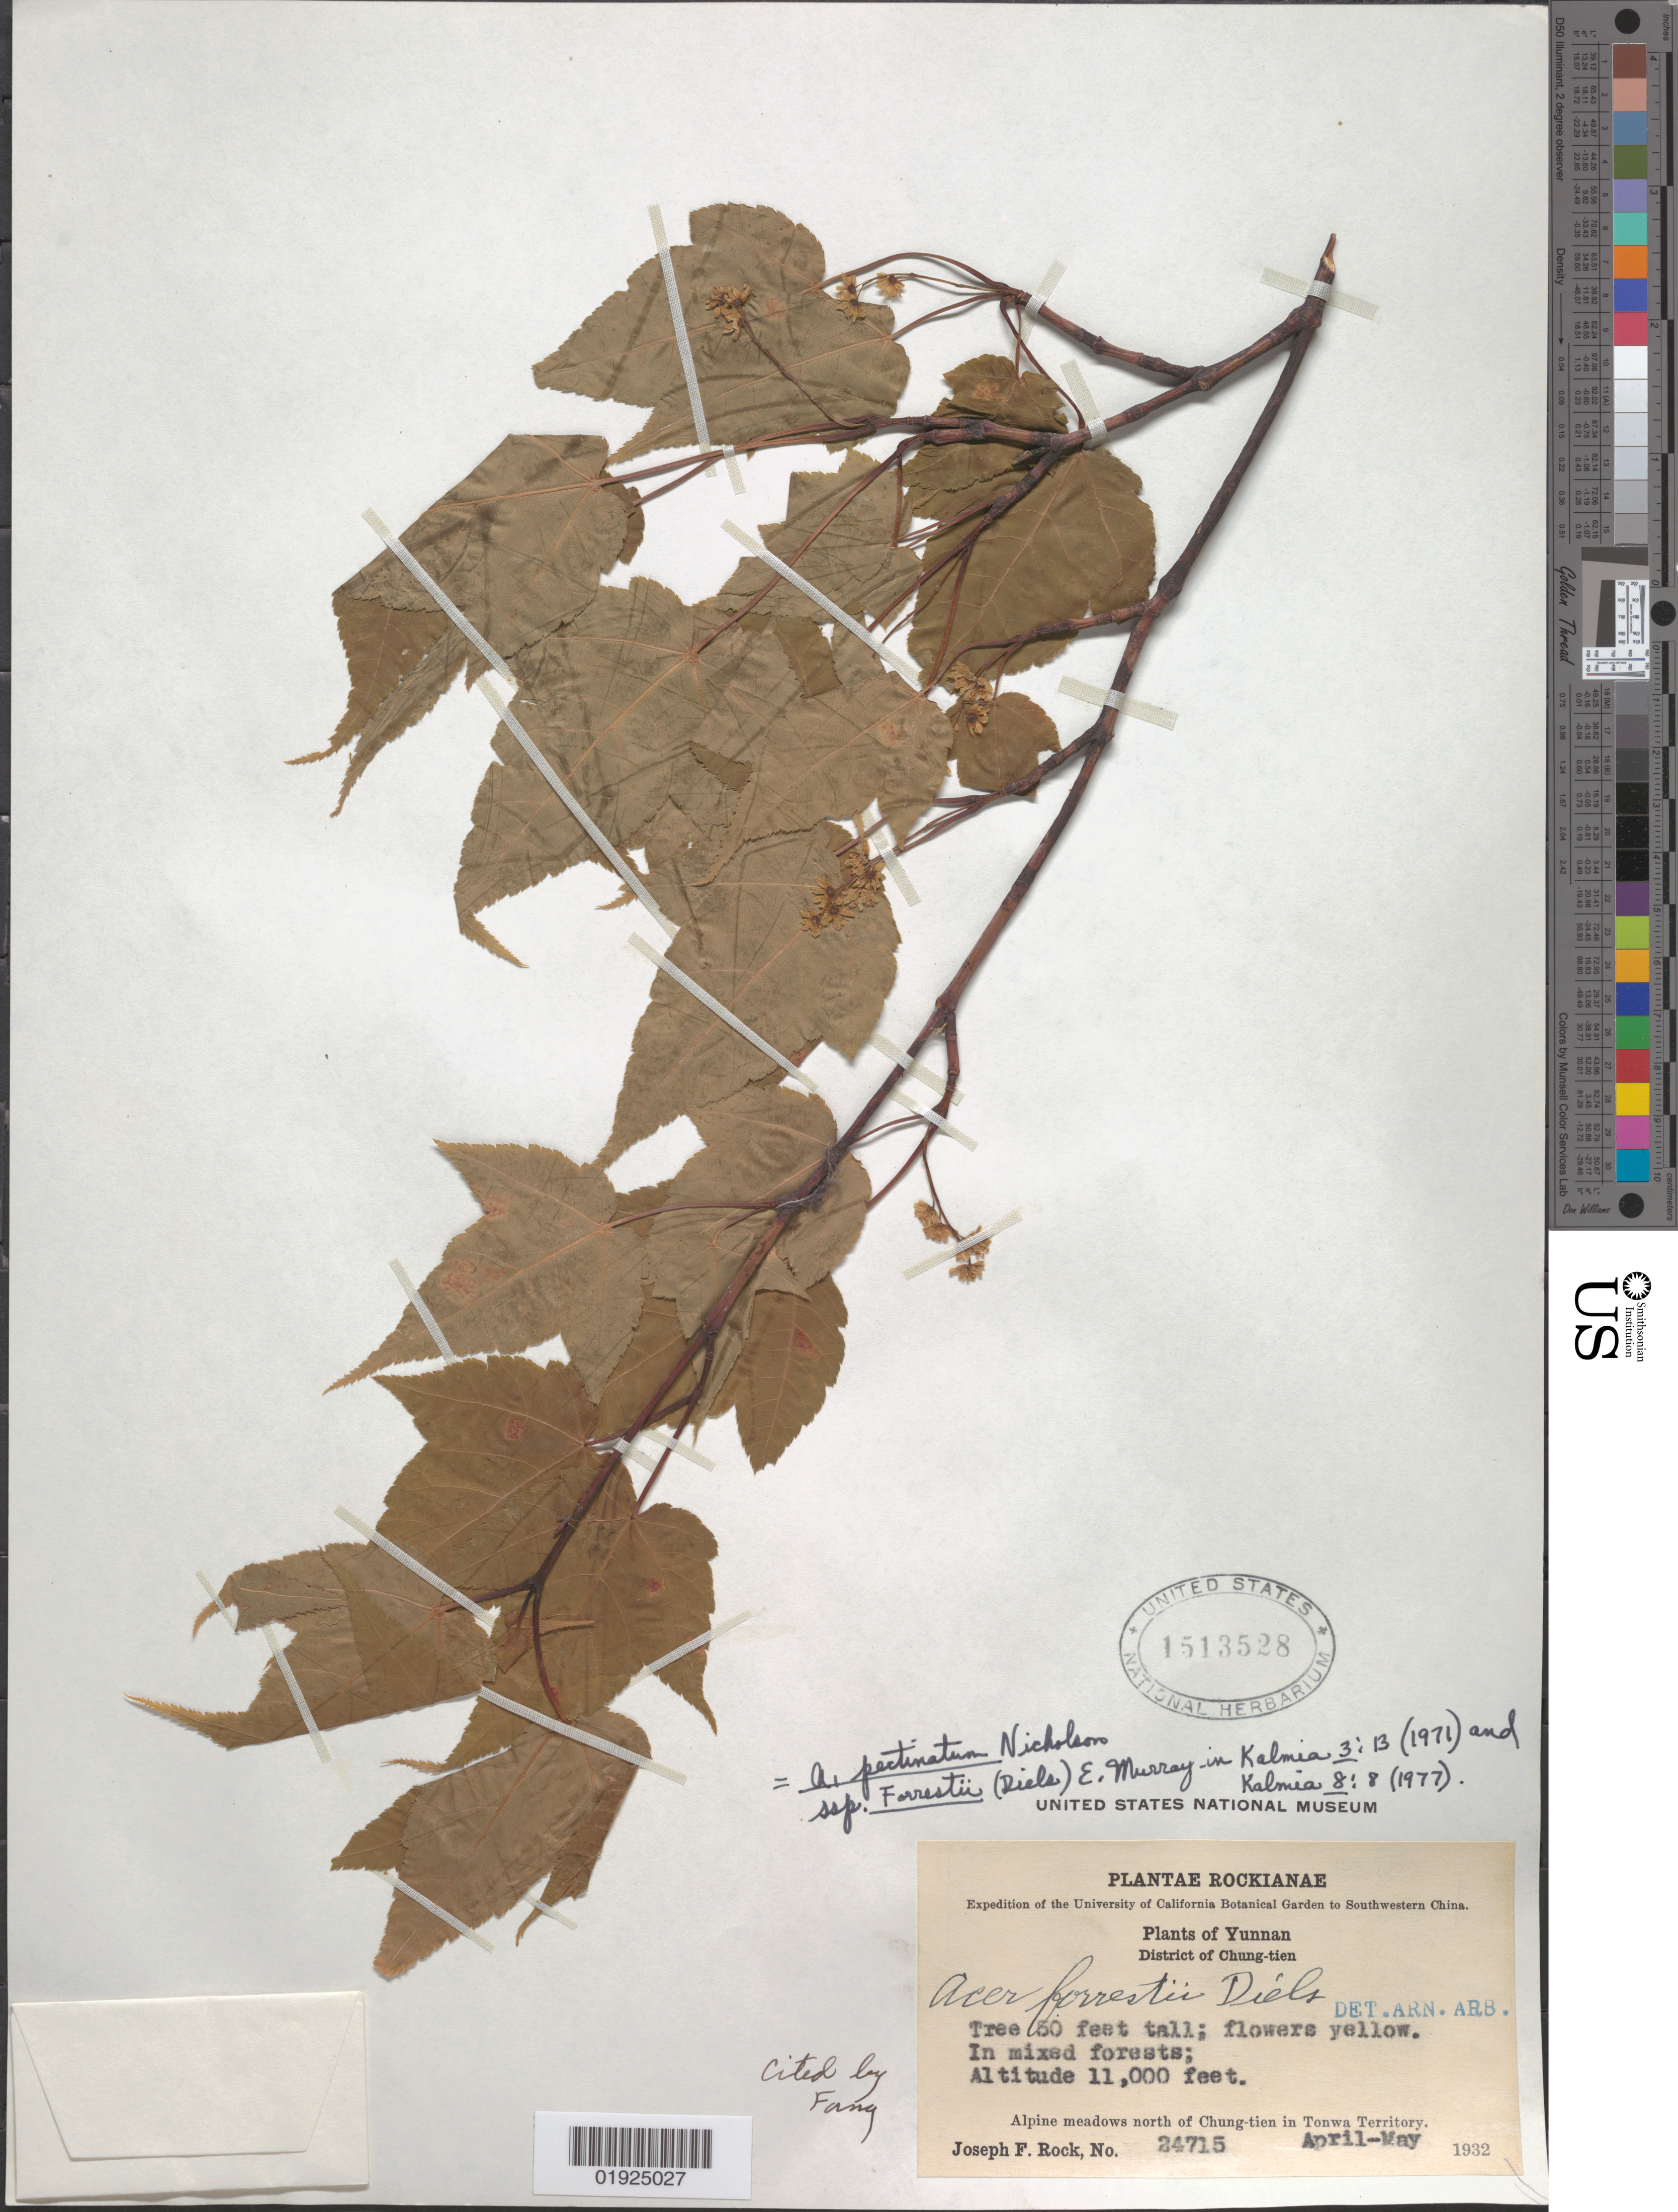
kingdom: Plantae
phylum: Tracheophyta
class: Magnoliopsida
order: Sapindales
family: Sapindaceae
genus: Acer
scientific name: Acer pectinatum subsp. forrestii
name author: (Diels) A.E. Murray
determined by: Murray, Edward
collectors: J. F. Rock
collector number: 24715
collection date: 1932-04/1932-05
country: China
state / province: Yunnan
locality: District of Chung-tien; north of Chung-tien in Tonwa Territory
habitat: In mixed forests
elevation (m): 3353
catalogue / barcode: US 1513528